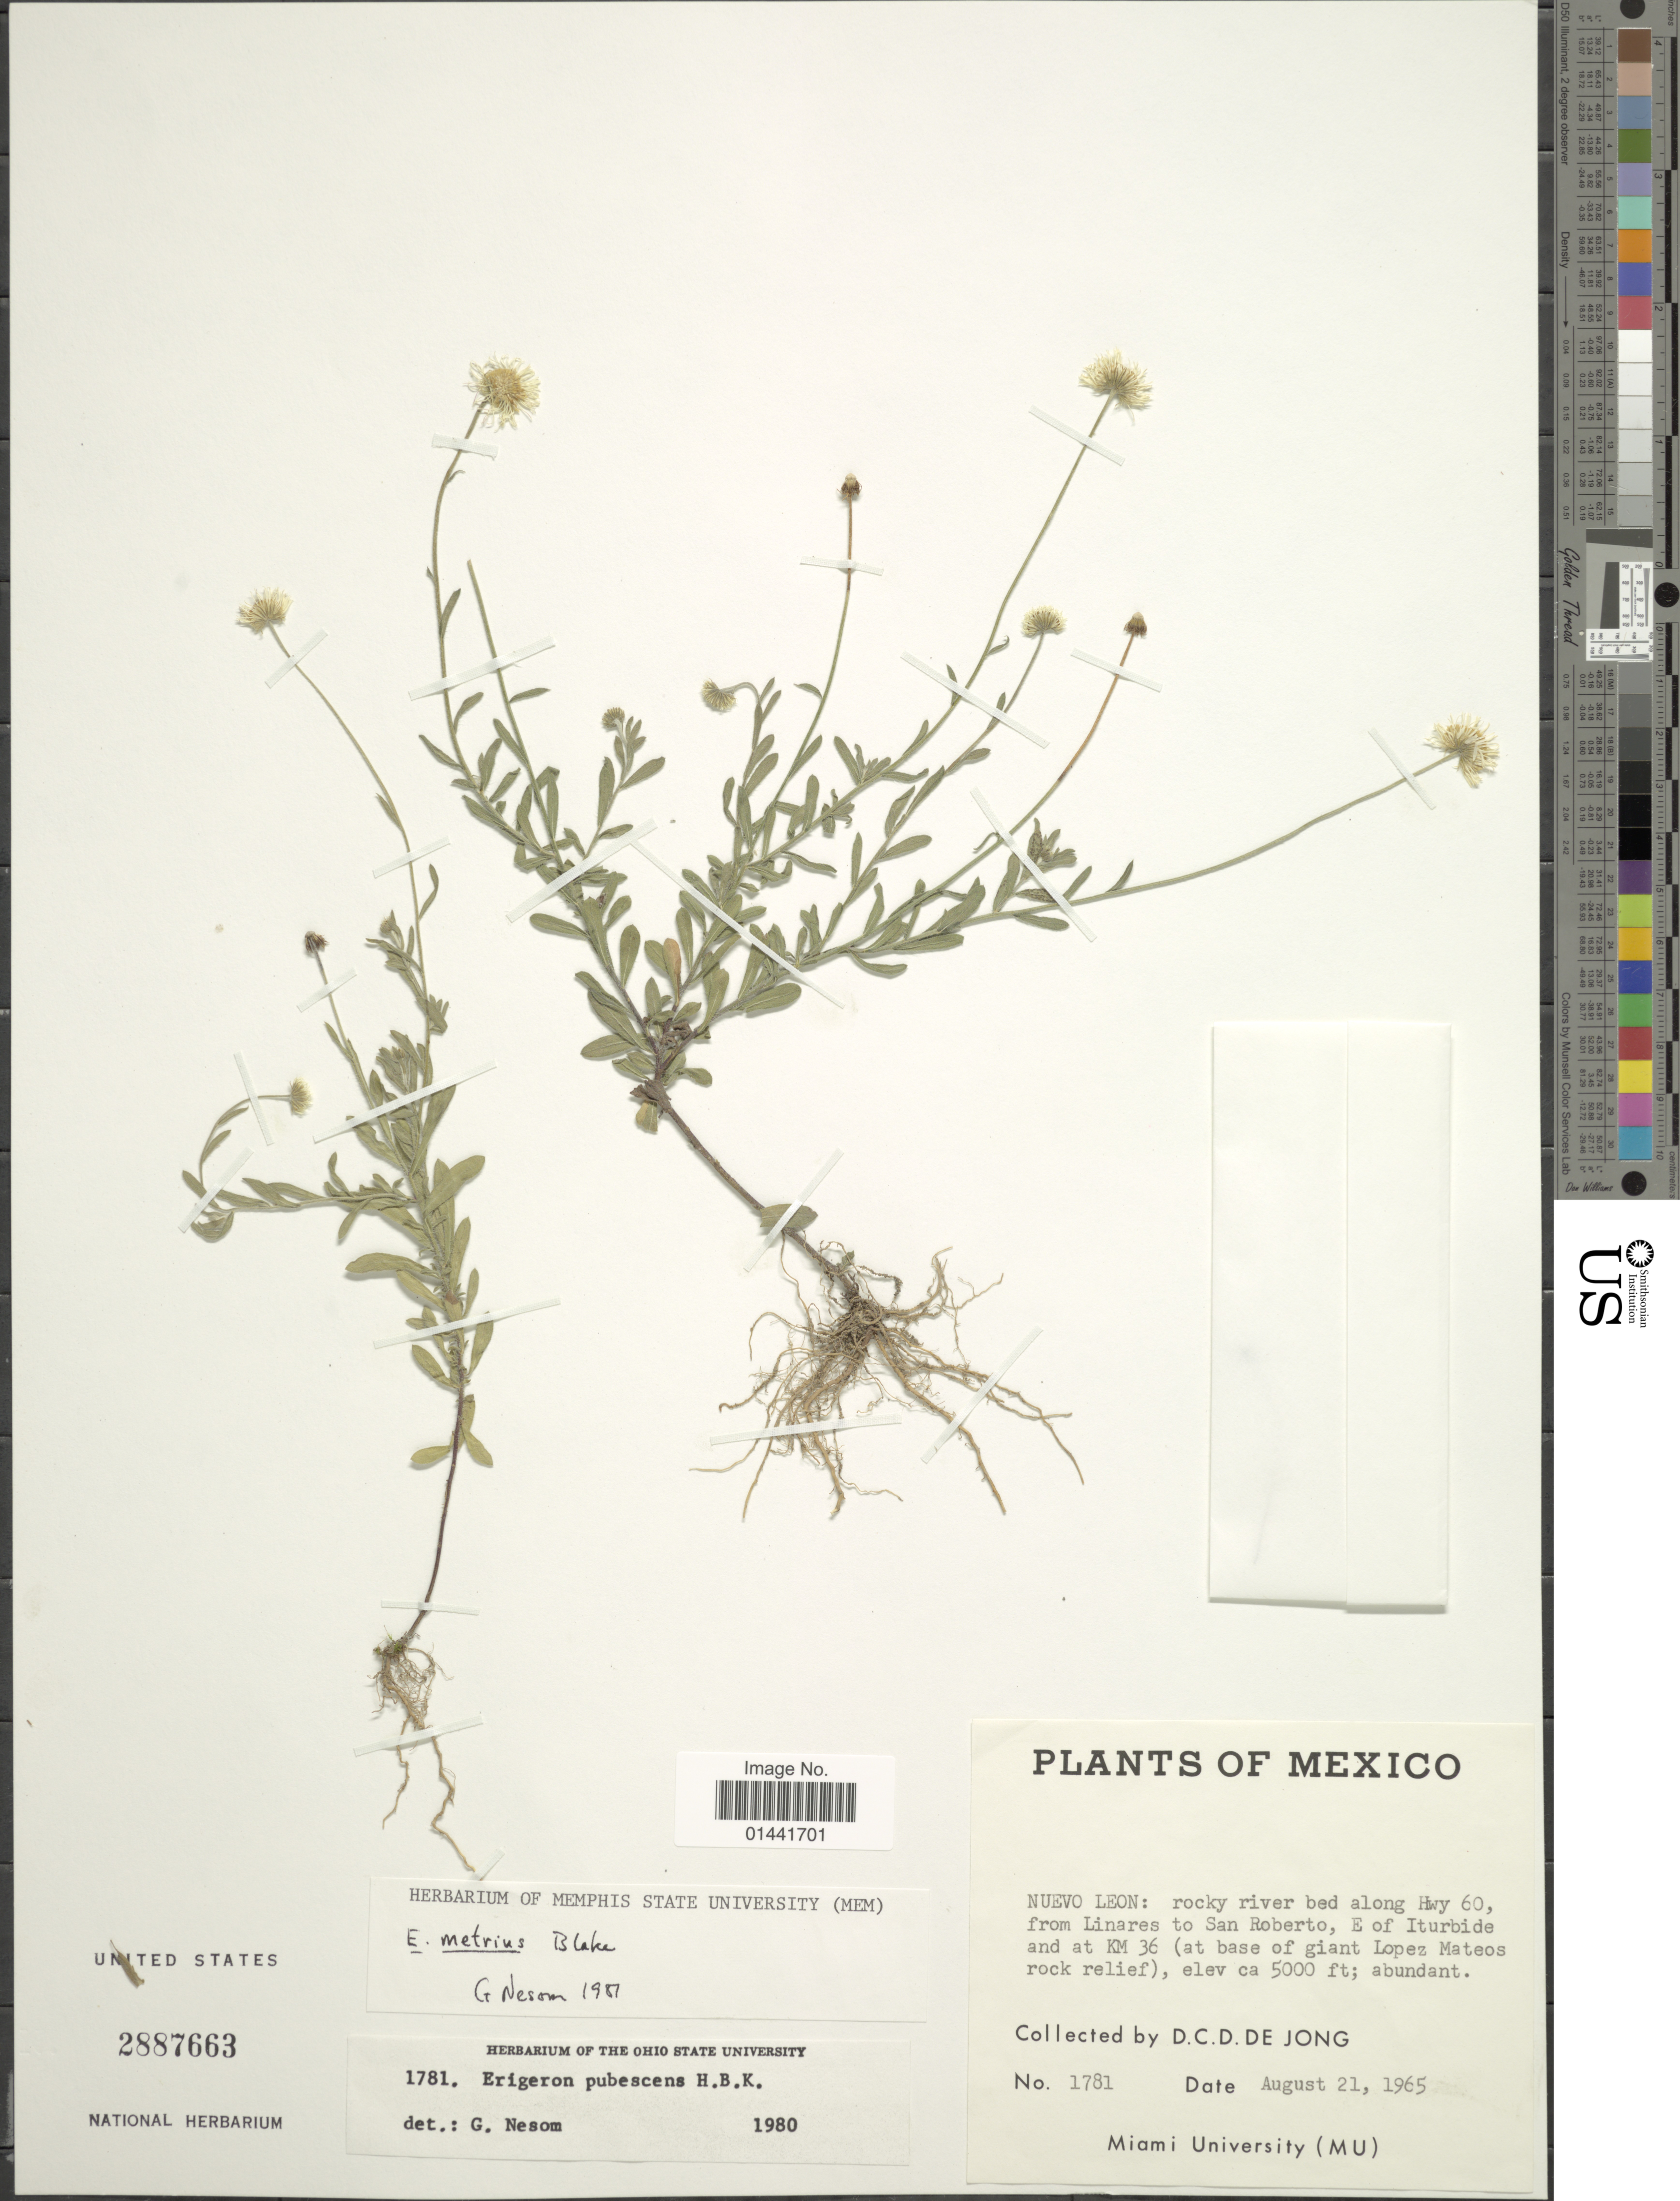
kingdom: Plantae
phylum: Tracheophyta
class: Magnoliopsida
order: Asterales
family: Asteraceae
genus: Erigeron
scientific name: Erigeron metrius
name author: S.F. Blake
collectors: D. De Jong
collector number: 1781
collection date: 1965-08-21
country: Mexico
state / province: Nuevo León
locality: Rocky river bed along Hwy 60, from Linares to San Roberto, E of Uturbide and aat KM 36 (at base of giant Lopez Mateos rock relief)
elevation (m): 1524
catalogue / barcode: US 2887663